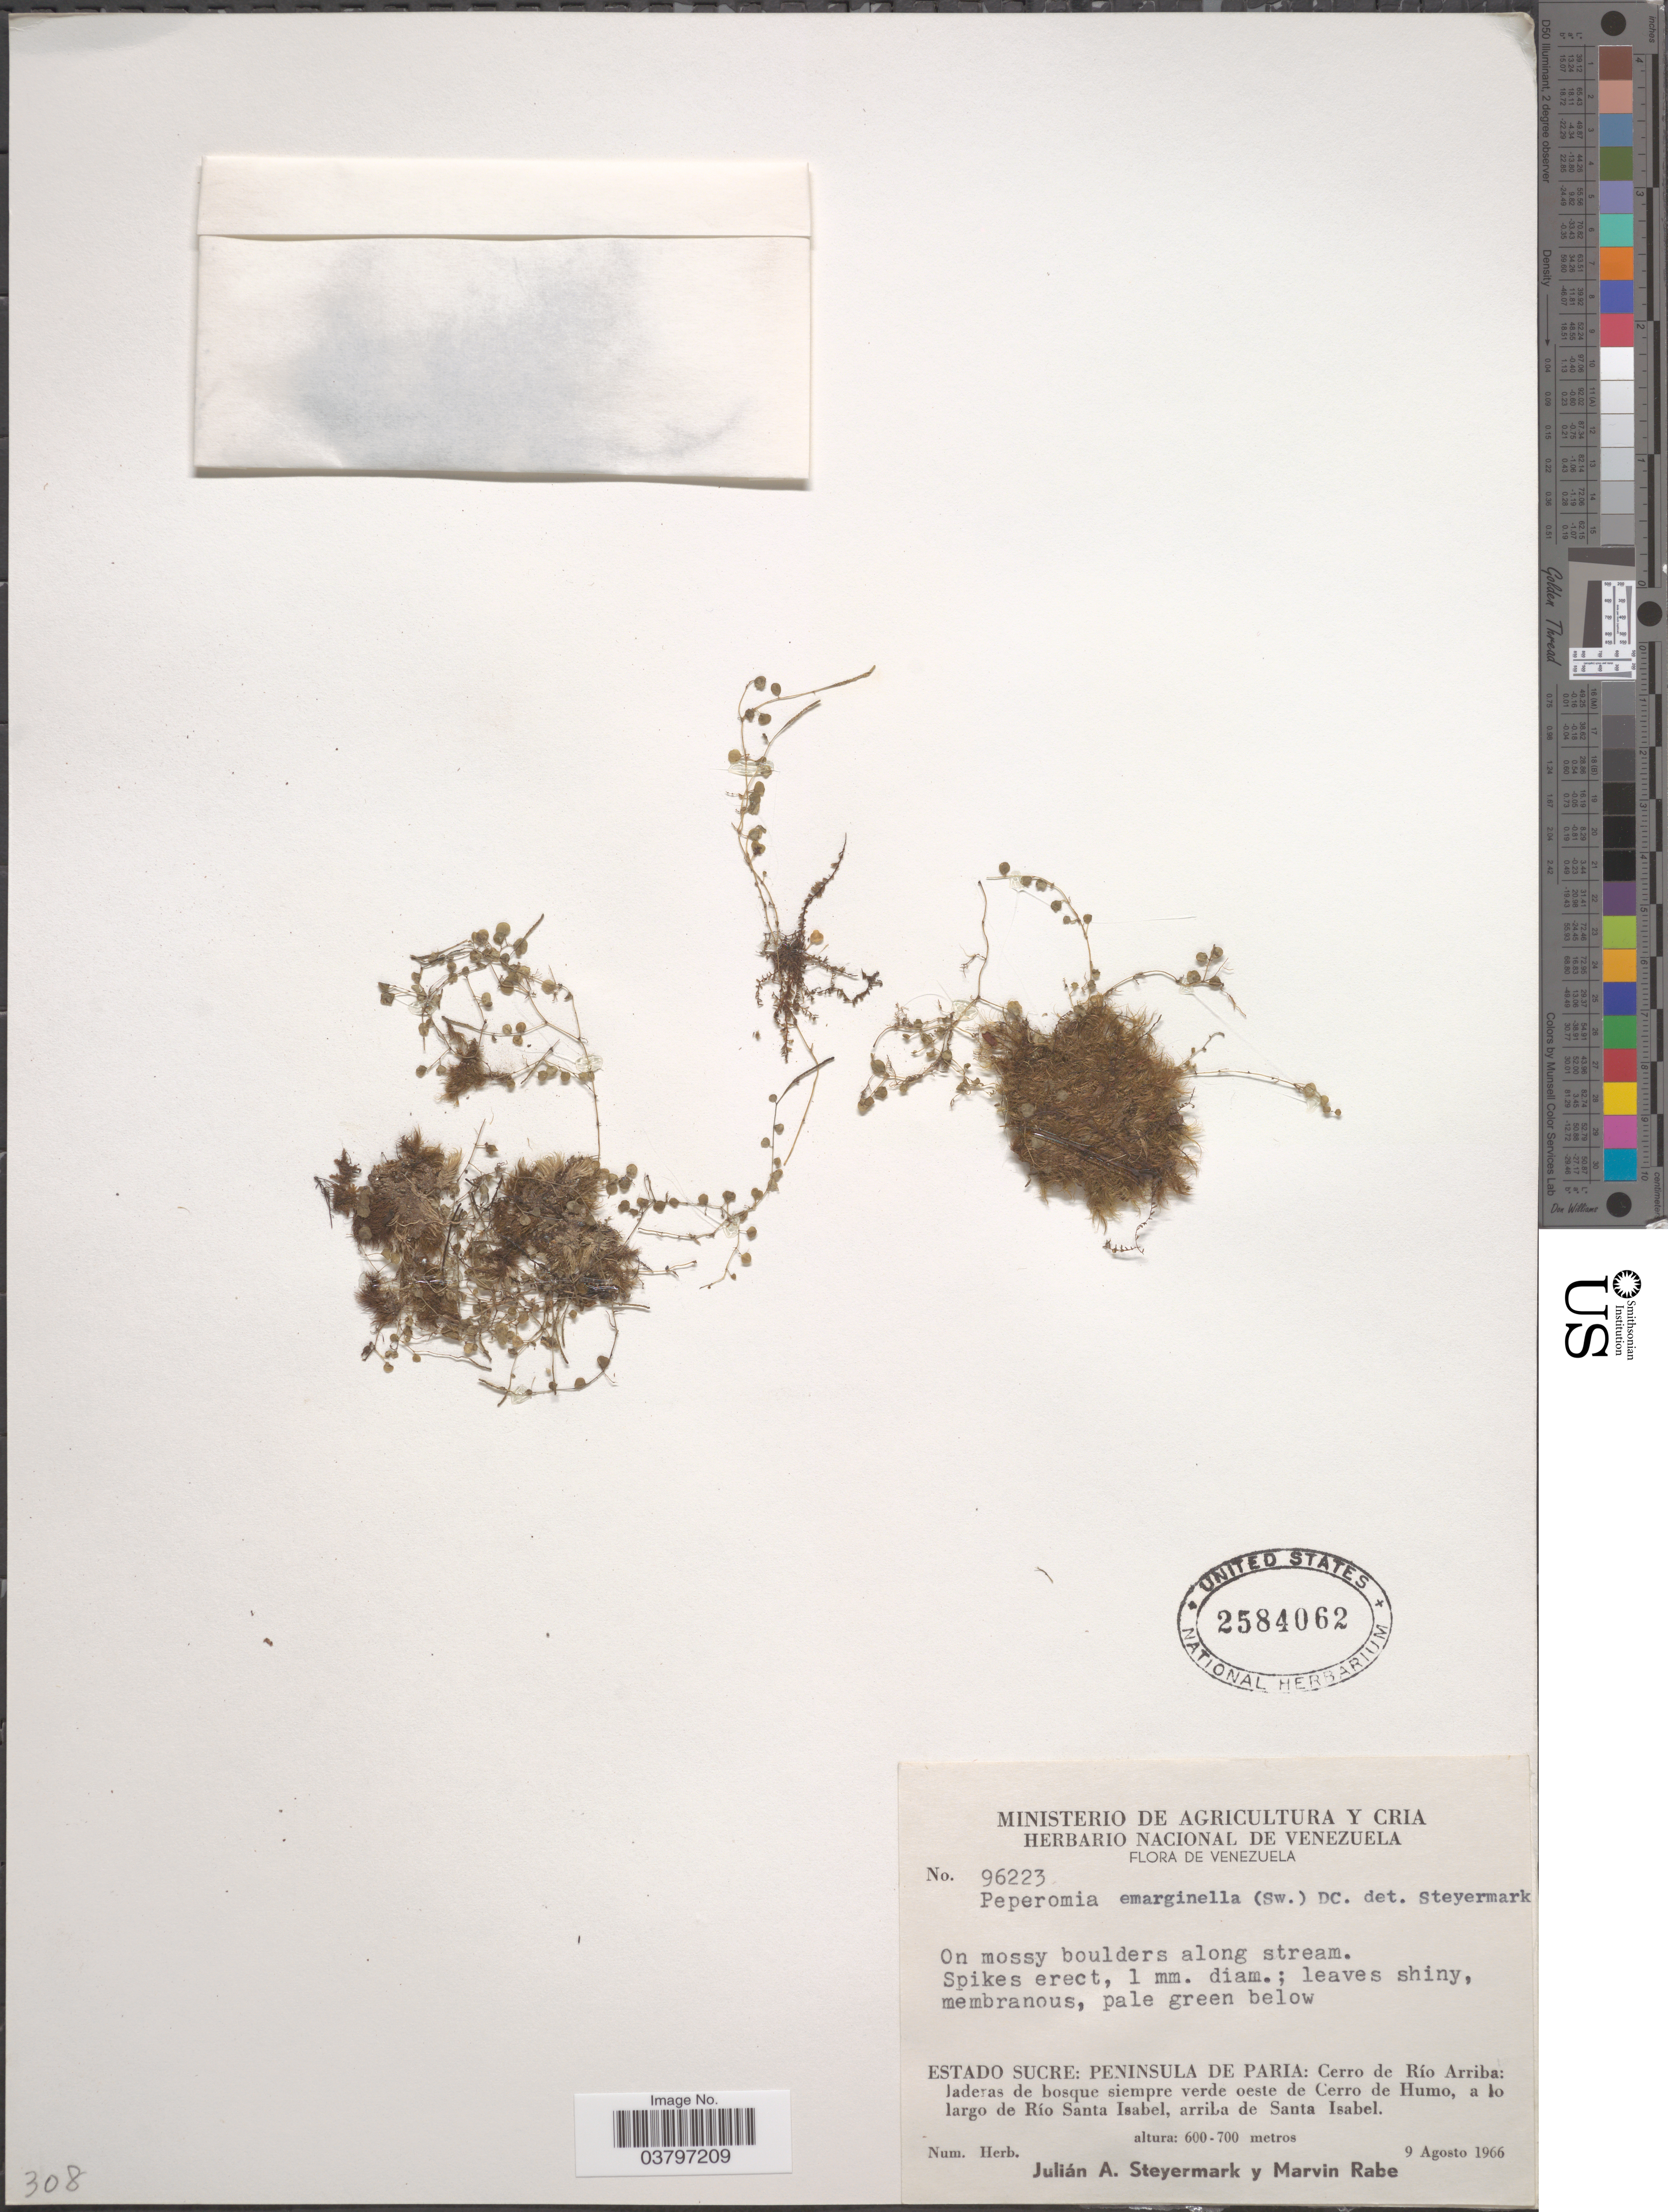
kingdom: Plantae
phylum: Tracheophyta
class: Magnoliopsida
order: Piperales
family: Piperaceae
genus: Peperomia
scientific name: Peperomia emarginella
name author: (Sw. ex Wikstr.) C. DC.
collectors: J. Steyermark & M. Rabe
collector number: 96223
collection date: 1966-08-09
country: Venezuela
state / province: Sucre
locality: Peninsula de Paria: Cerro de Río Arriba: laderas de bosque siempre verde oeste de Cerro de Humo, a lo largo de Río Santa Isabel, arriba de Santa Isabel.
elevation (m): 600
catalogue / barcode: US 2584062